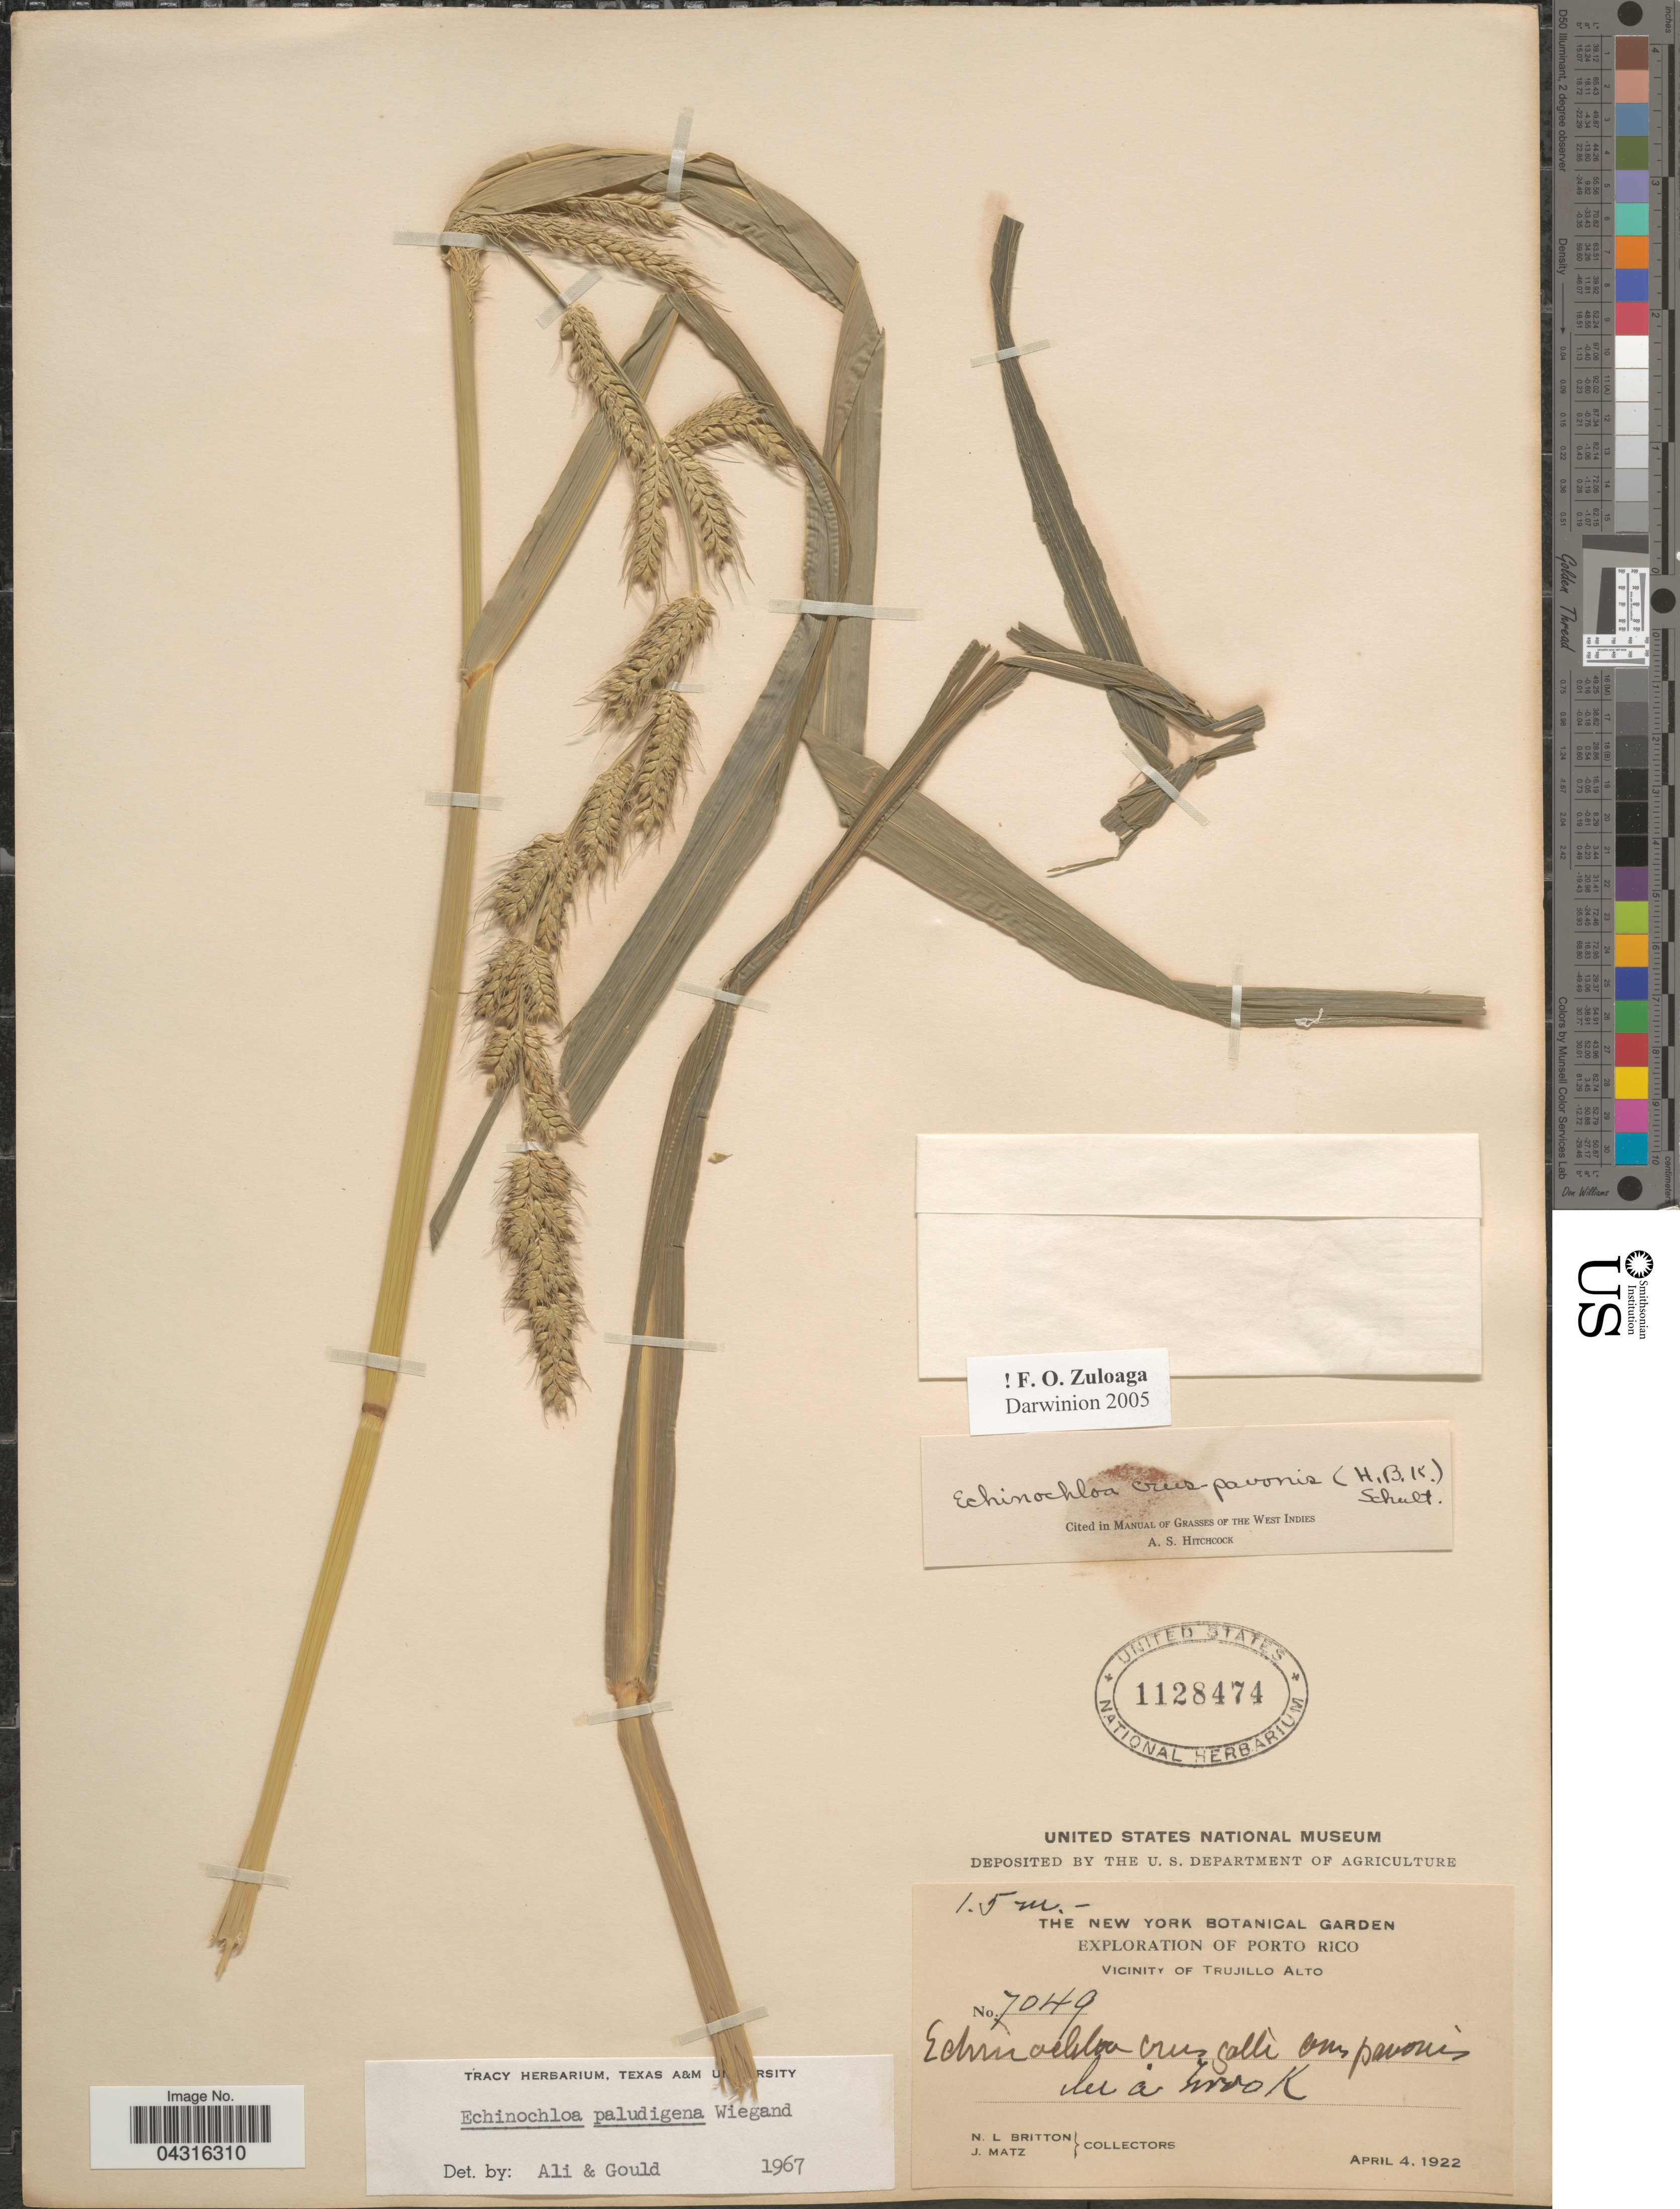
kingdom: Plantae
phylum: Tracheophyta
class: Liliopsida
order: Poales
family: Poaceae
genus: Echinochloa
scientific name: Echinochloa paludigena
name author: Wiegand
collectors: Mrs. N. L. Britton & J. Matz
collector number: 7049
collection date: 1922-04-04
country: Puerto Rico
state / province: Trujillo Alto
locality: Exploration of Porto Rico. Vicinity of Trujillo Alto.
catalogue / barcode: US 1128474